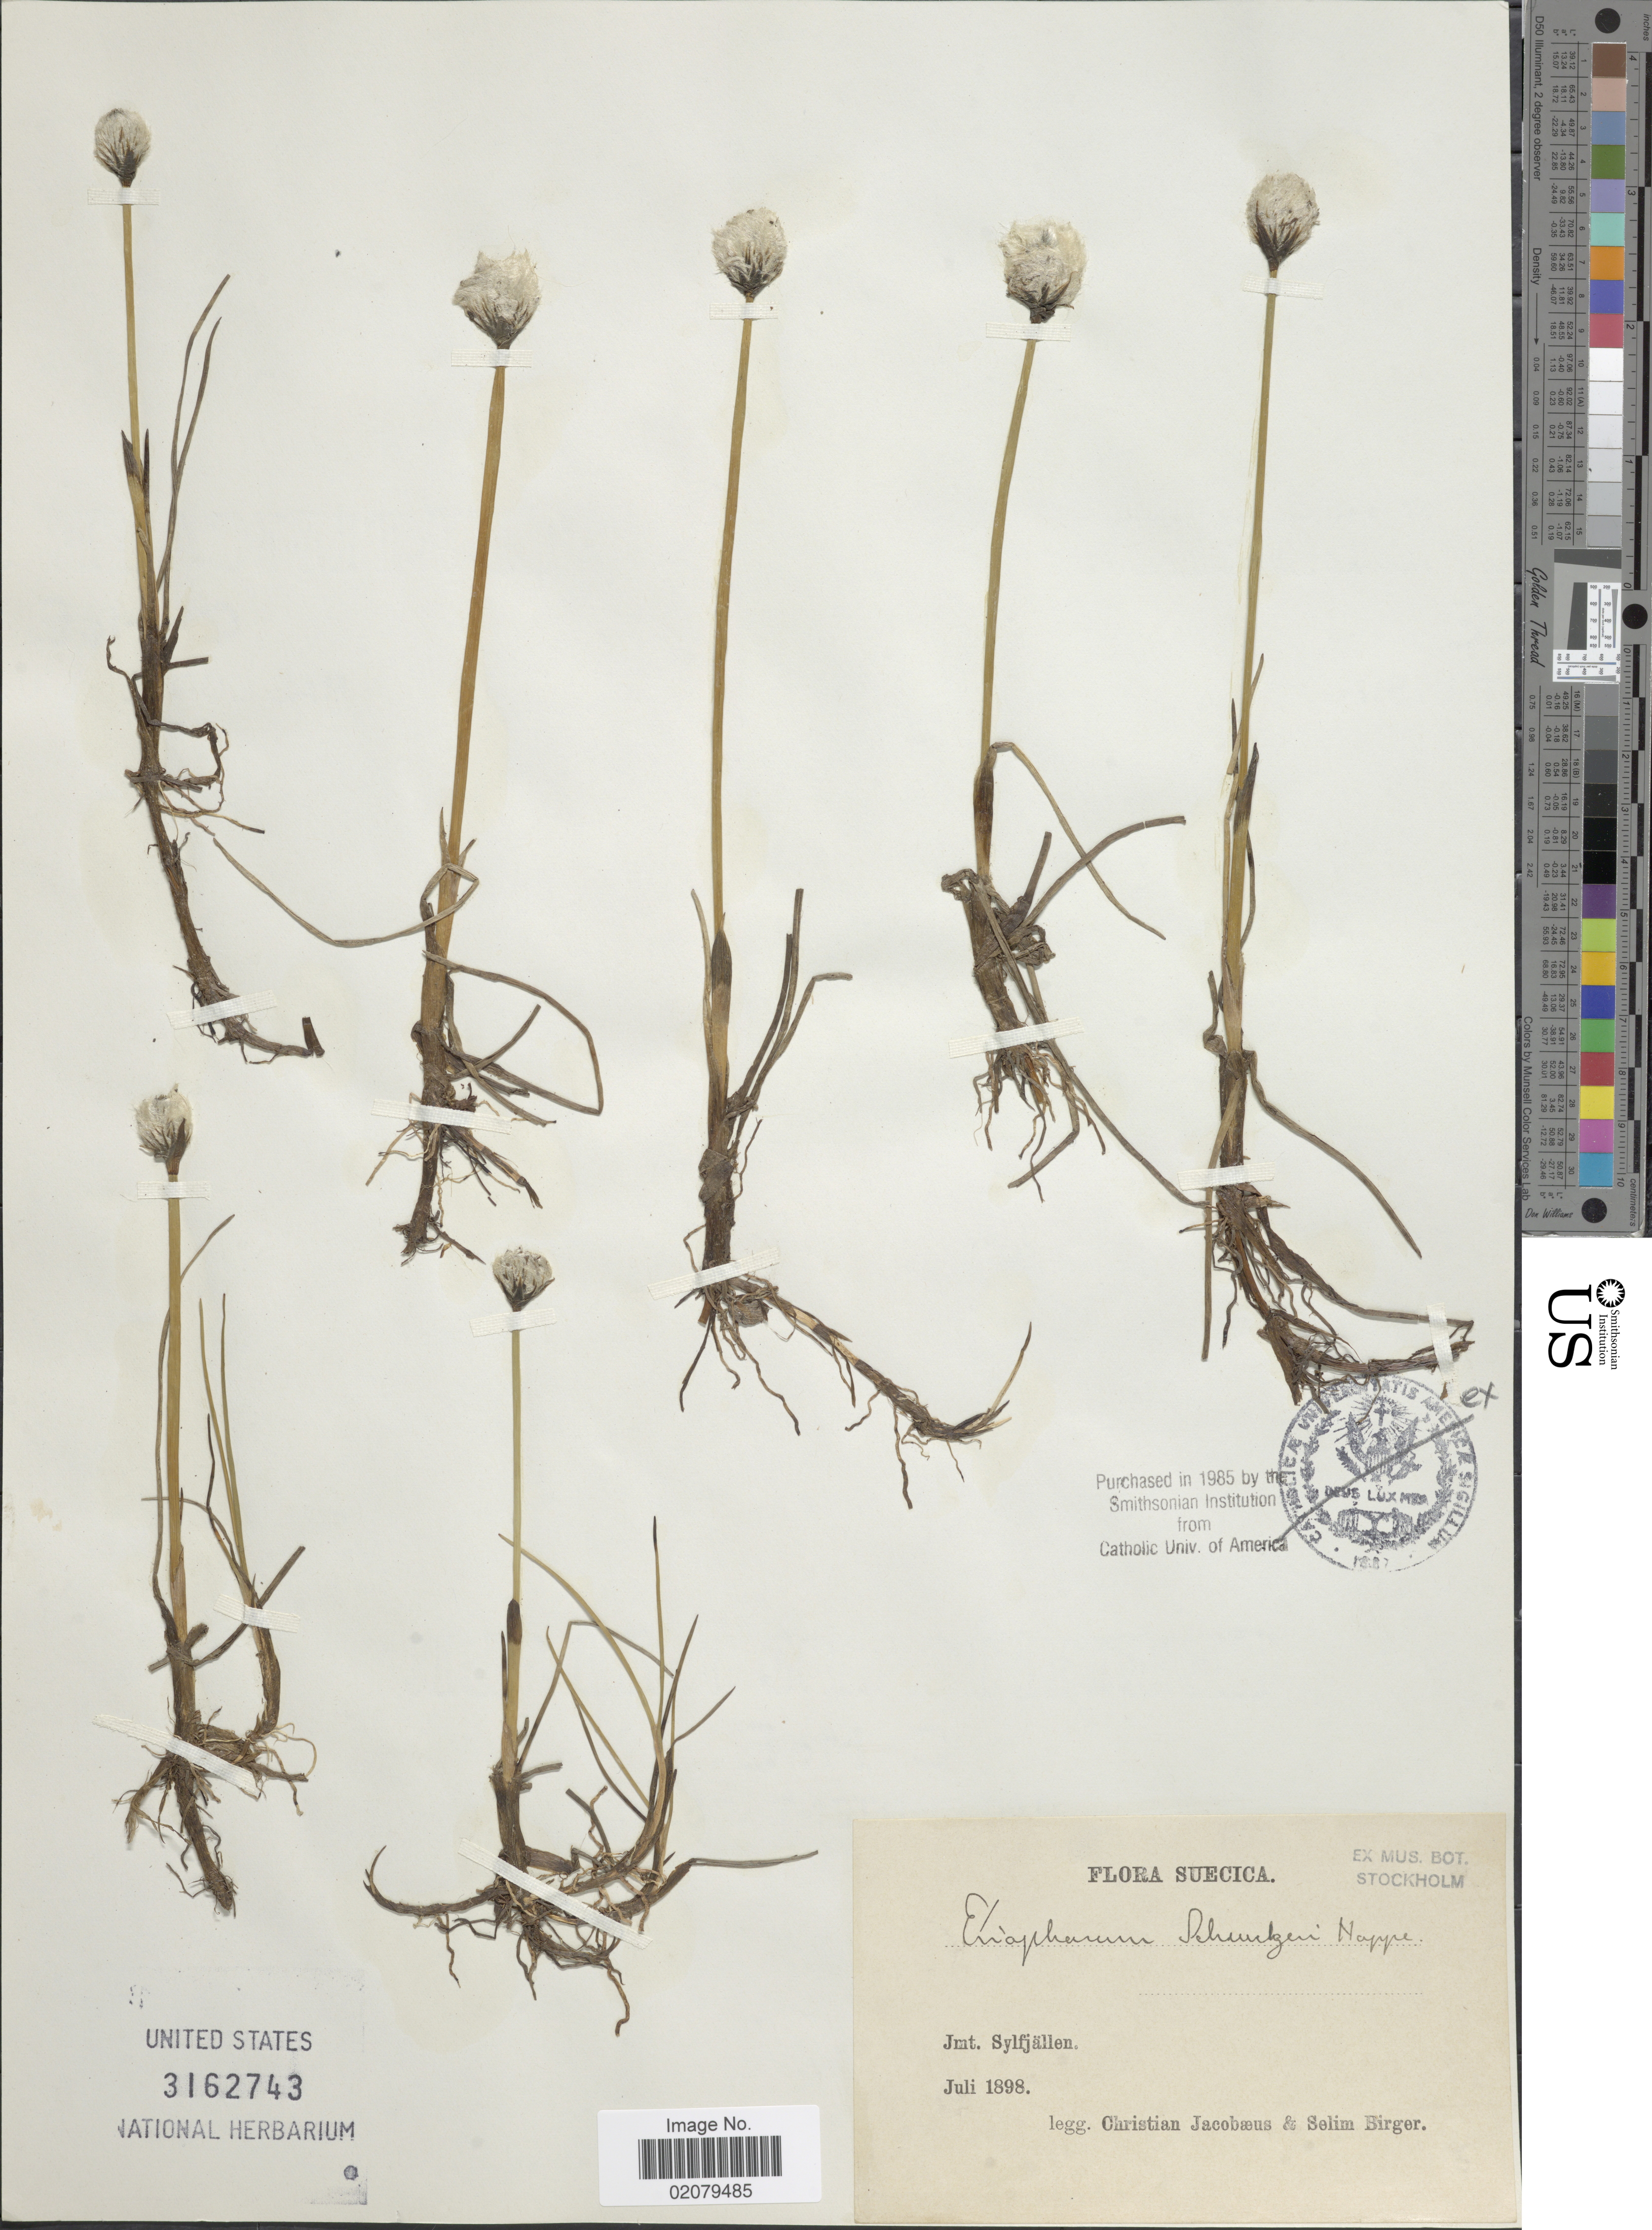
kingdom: Plantae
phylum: Tracheophyta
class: Liliopsida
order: Poales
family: Cyperaceae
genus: Eriophorum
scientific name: Eriophorum scheuchzeri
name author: Hoppe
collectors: C. Jacobaeus & S. Birger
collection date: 1898-07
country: Sweden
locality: Suecica, Jmt. Sylfjallen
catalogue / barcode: US 3162743